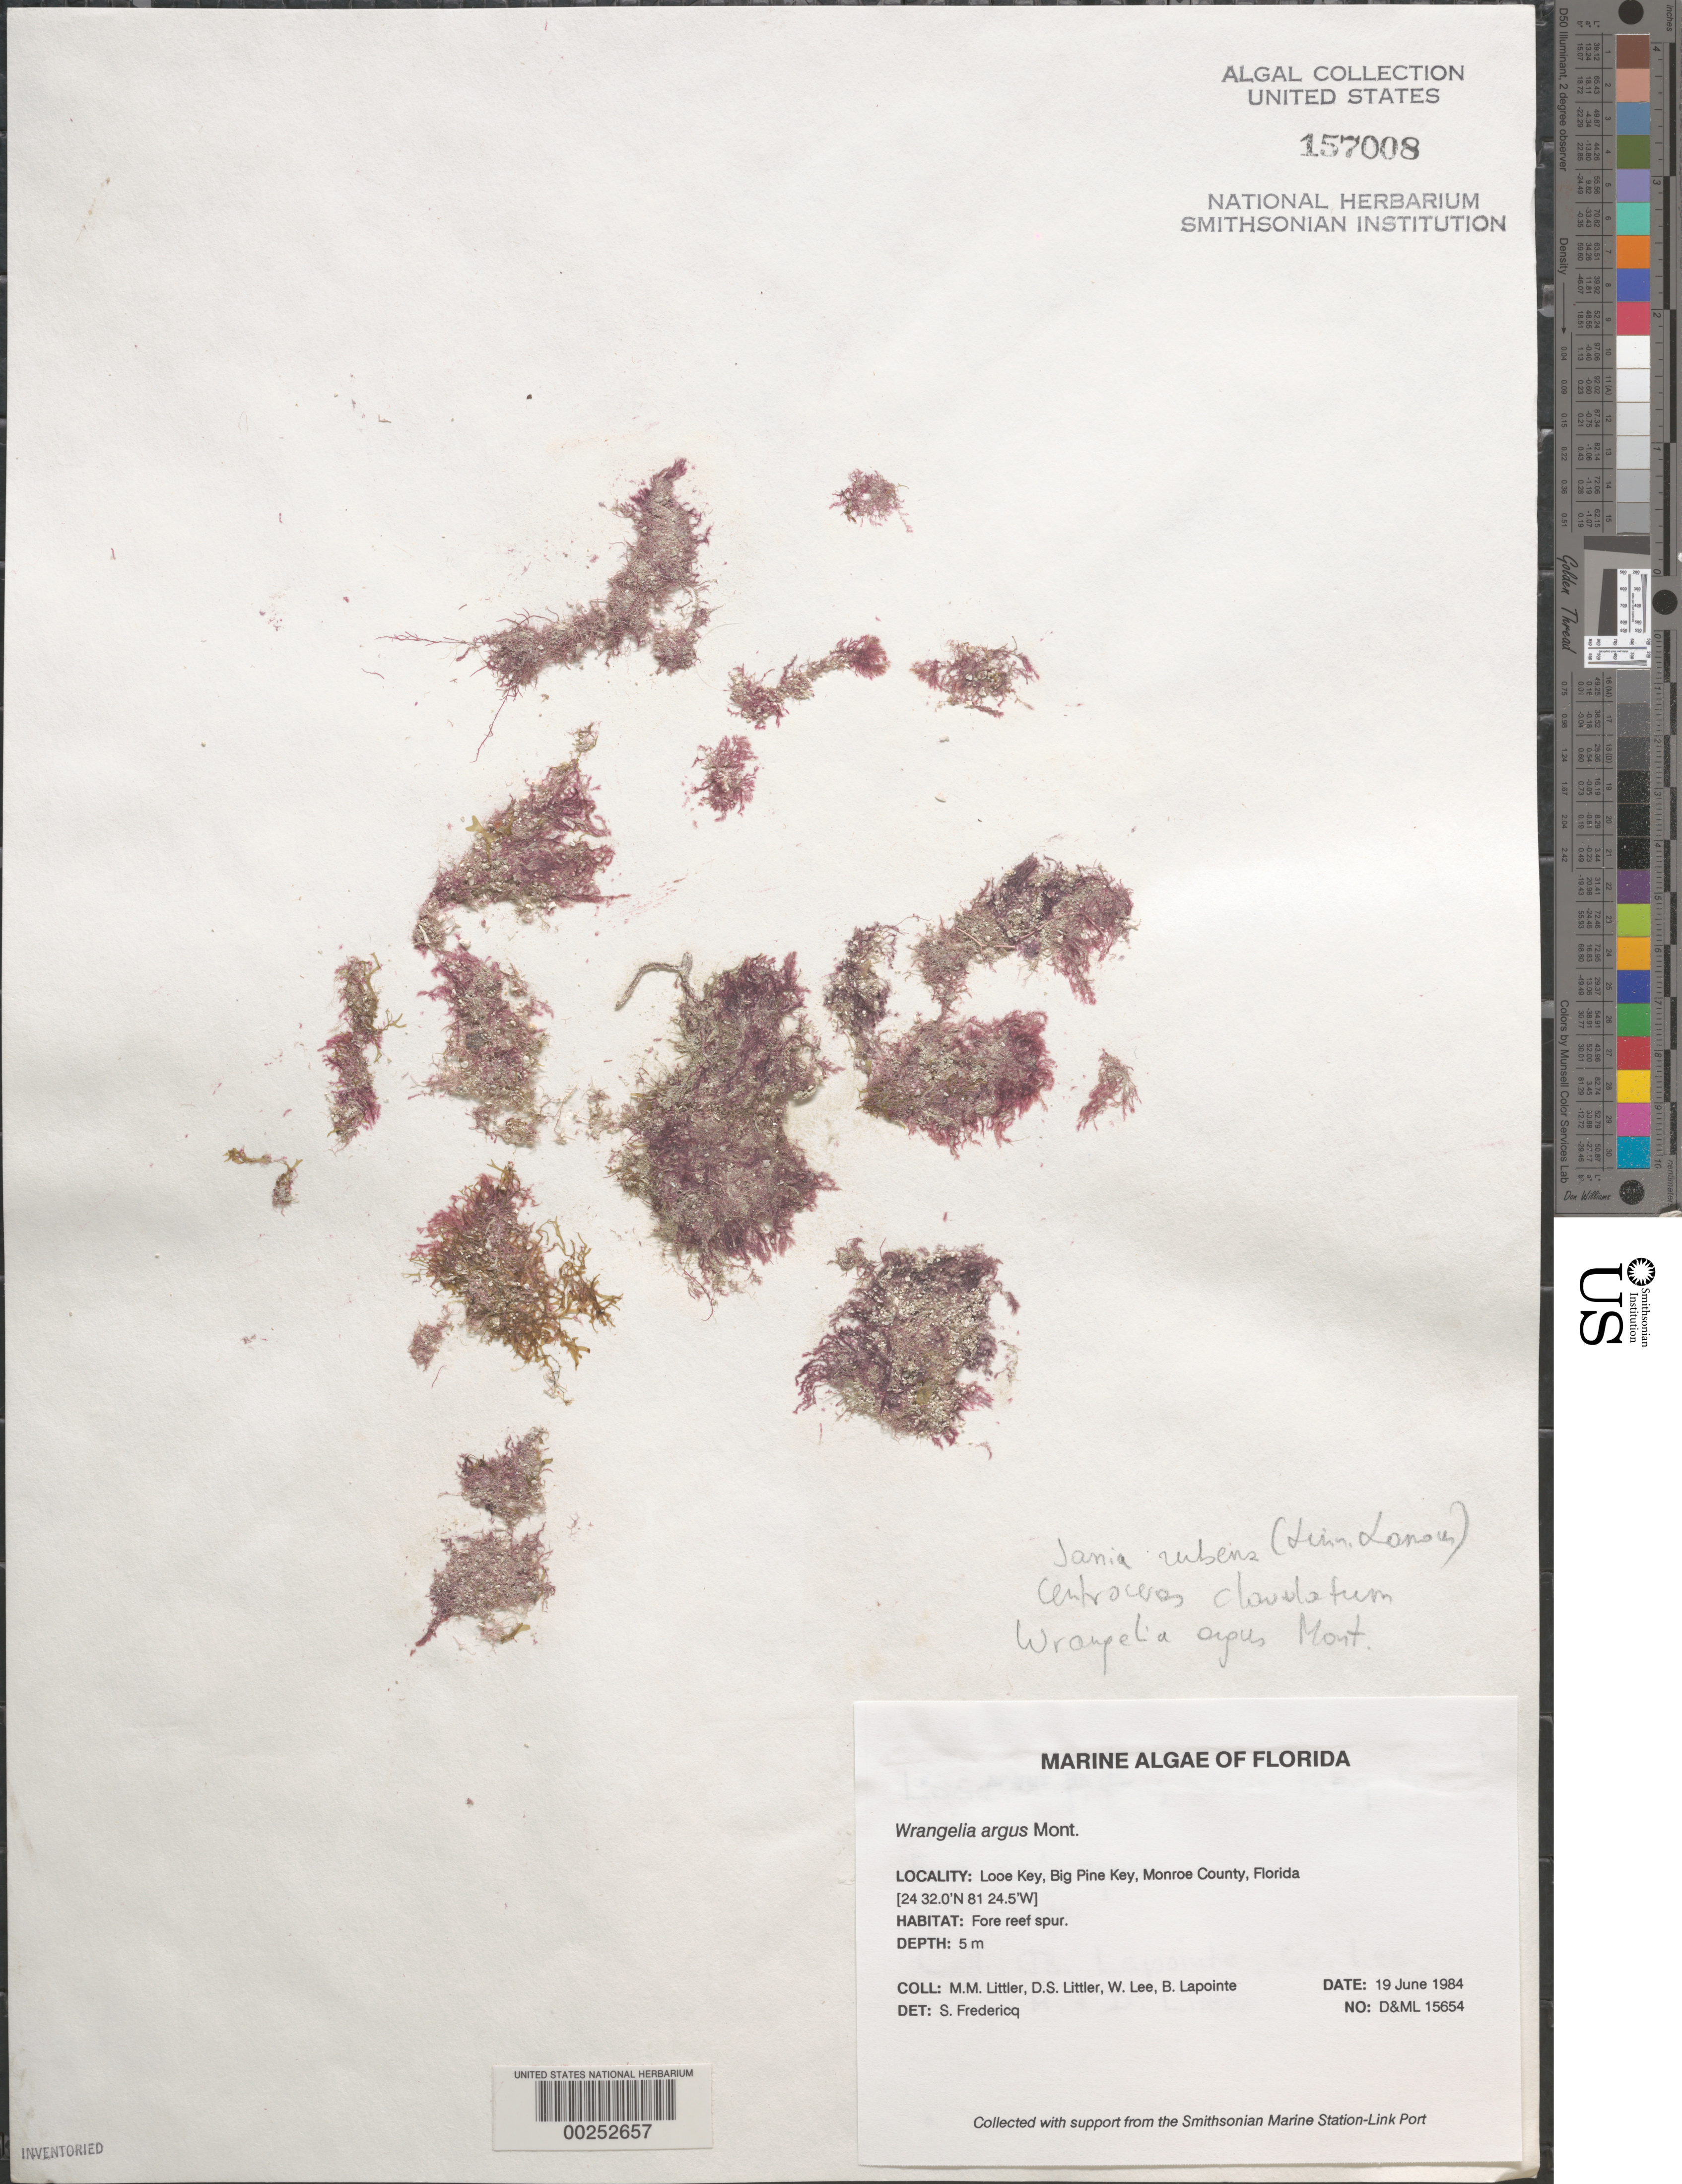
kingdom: Plantae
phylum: Rhodophyta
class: Florideophyceae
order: Ceramiales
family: Wrangeliaceae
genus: Wrangelia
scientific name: Wrangelia argus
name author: (Mont.) Mont.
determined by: Fredericq, S.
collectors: M. M. Littler, D. S. Littler, W. Lee & B. Lapointe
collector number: D&ML 15654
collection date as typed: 19 Jun 1984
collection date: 1984-06-19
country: United States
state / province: Florida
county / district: Monroe County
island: Looe Key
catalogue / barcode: US 157008